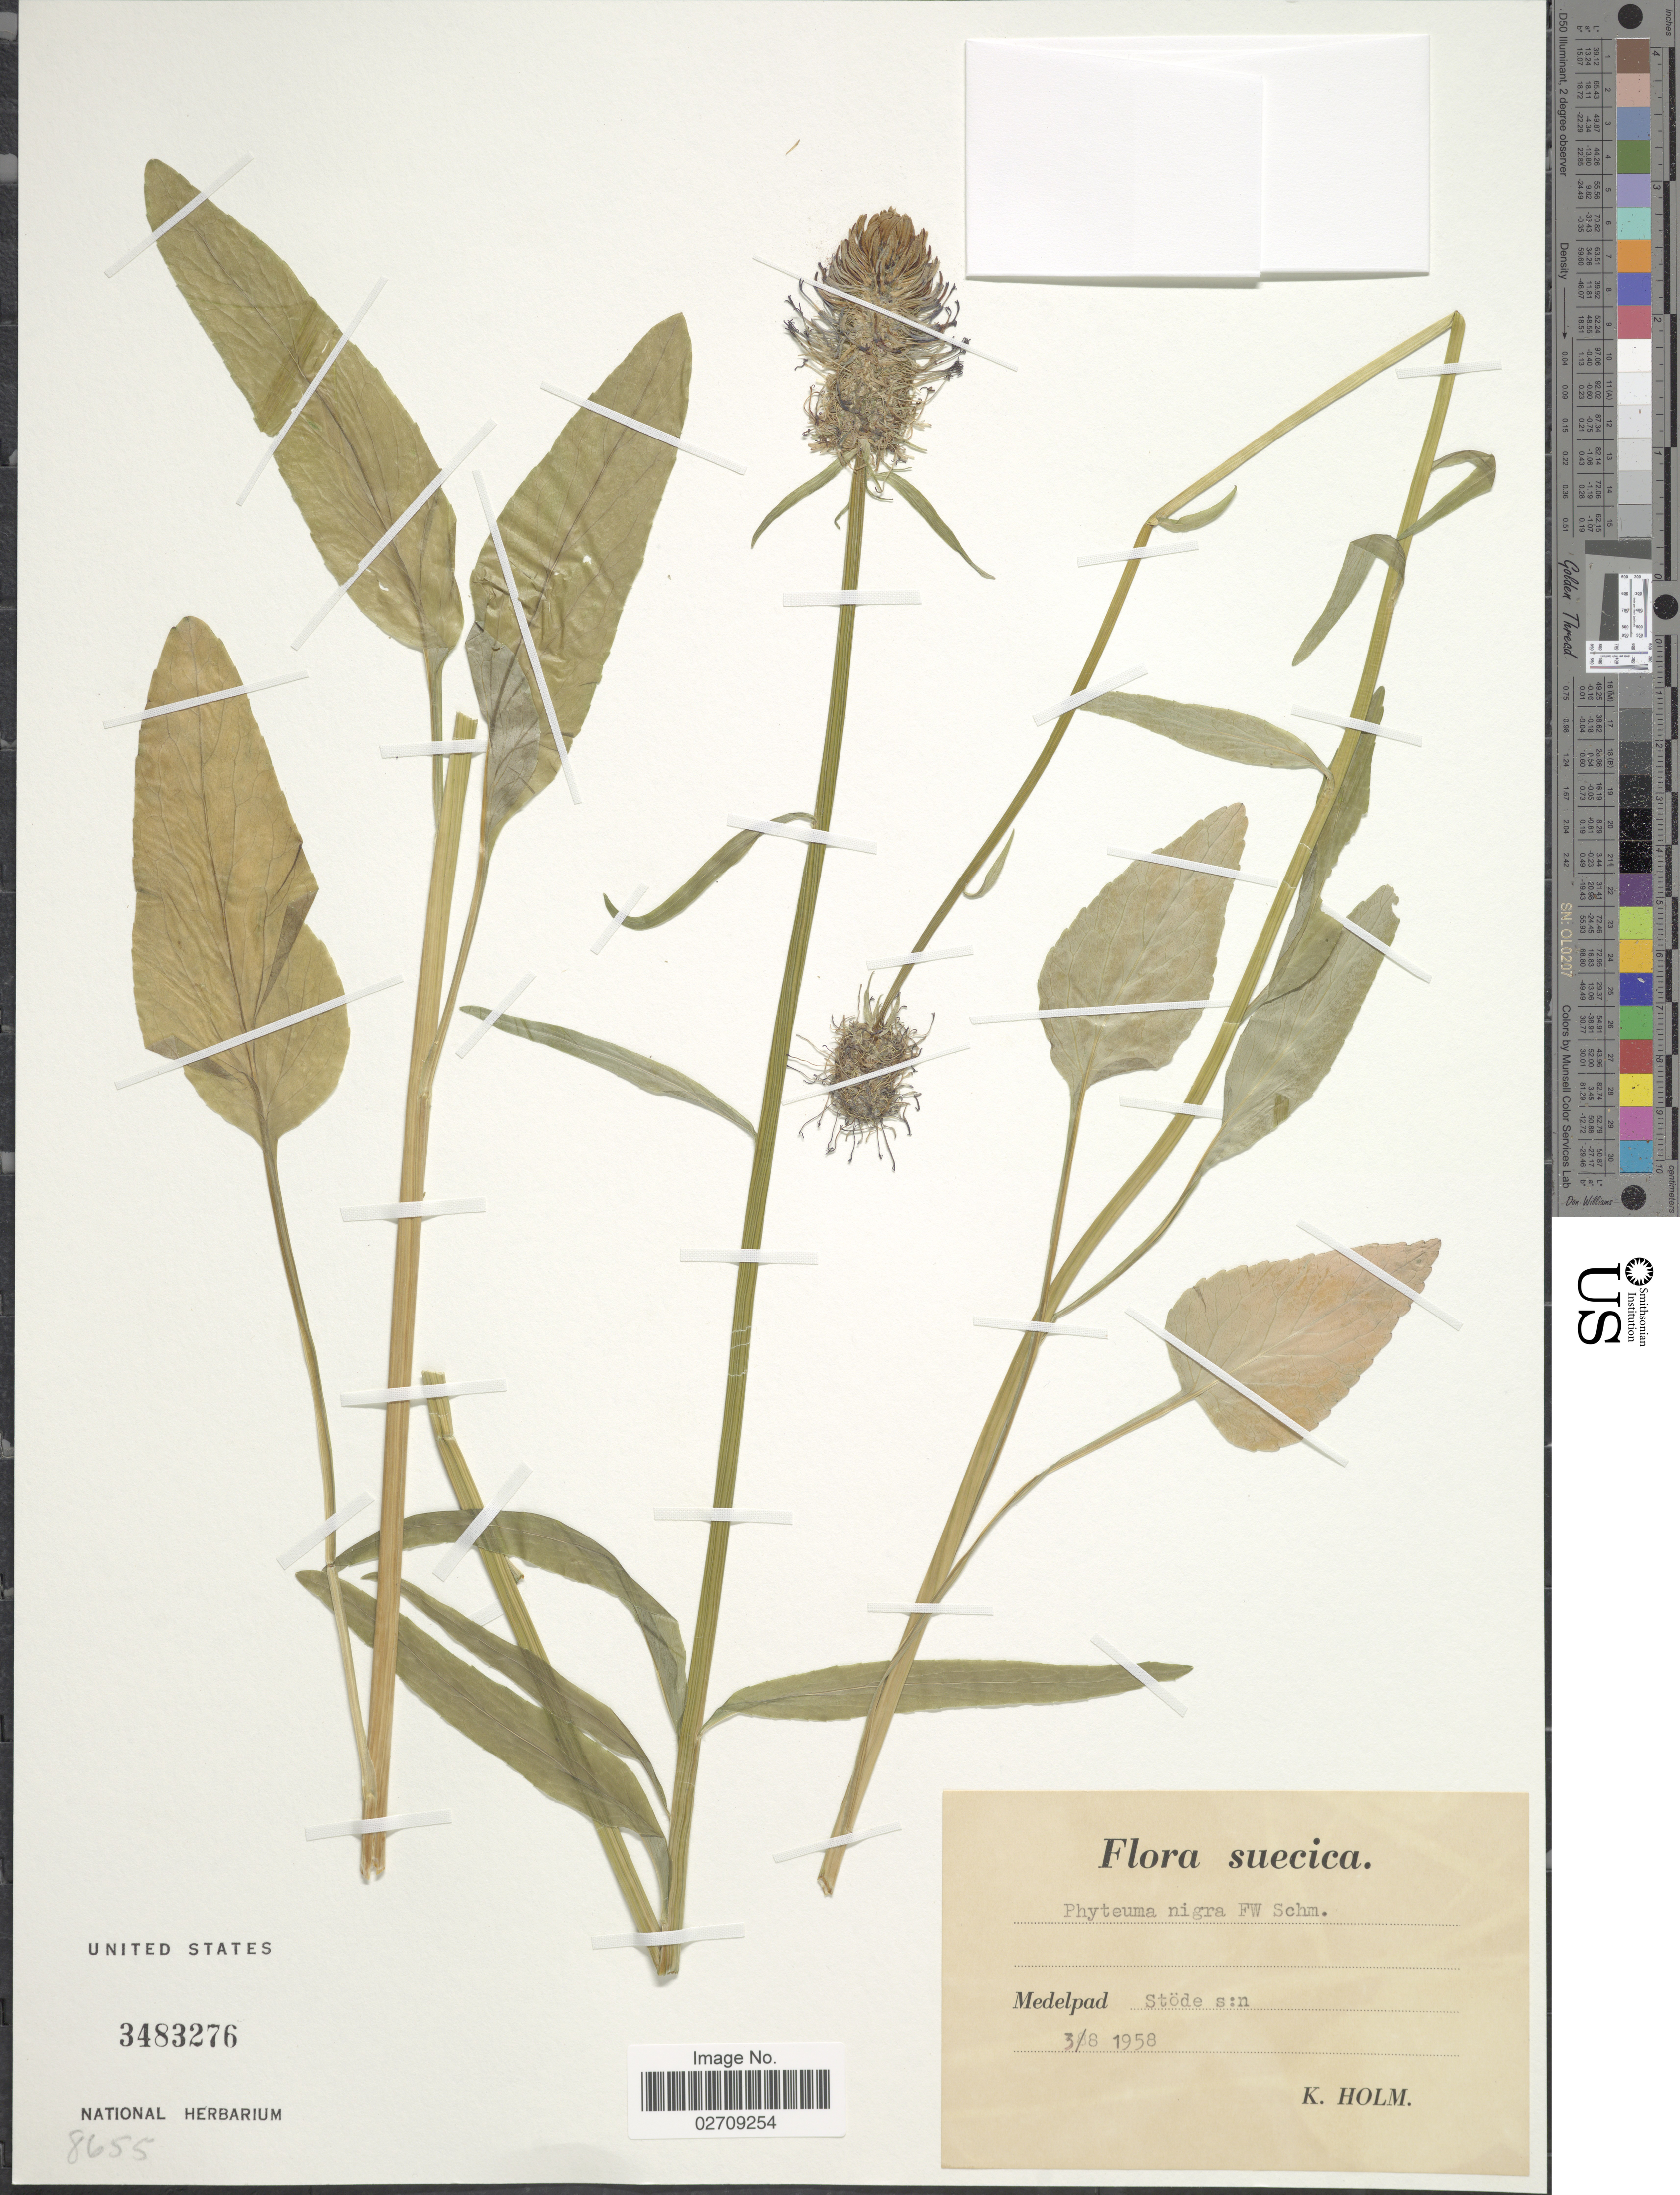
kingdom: Plantae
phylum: Tracheophyta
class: Magnoliopsida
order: Asterales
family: Campanulaceae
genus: Phyteuma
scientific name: Phyteuma nigrum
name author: F.W. Schmidt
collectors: K. Holm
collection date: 1958-08-03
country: Sweden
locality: Suecica. Medelpad, Stode s:n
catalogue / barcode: US 3483276